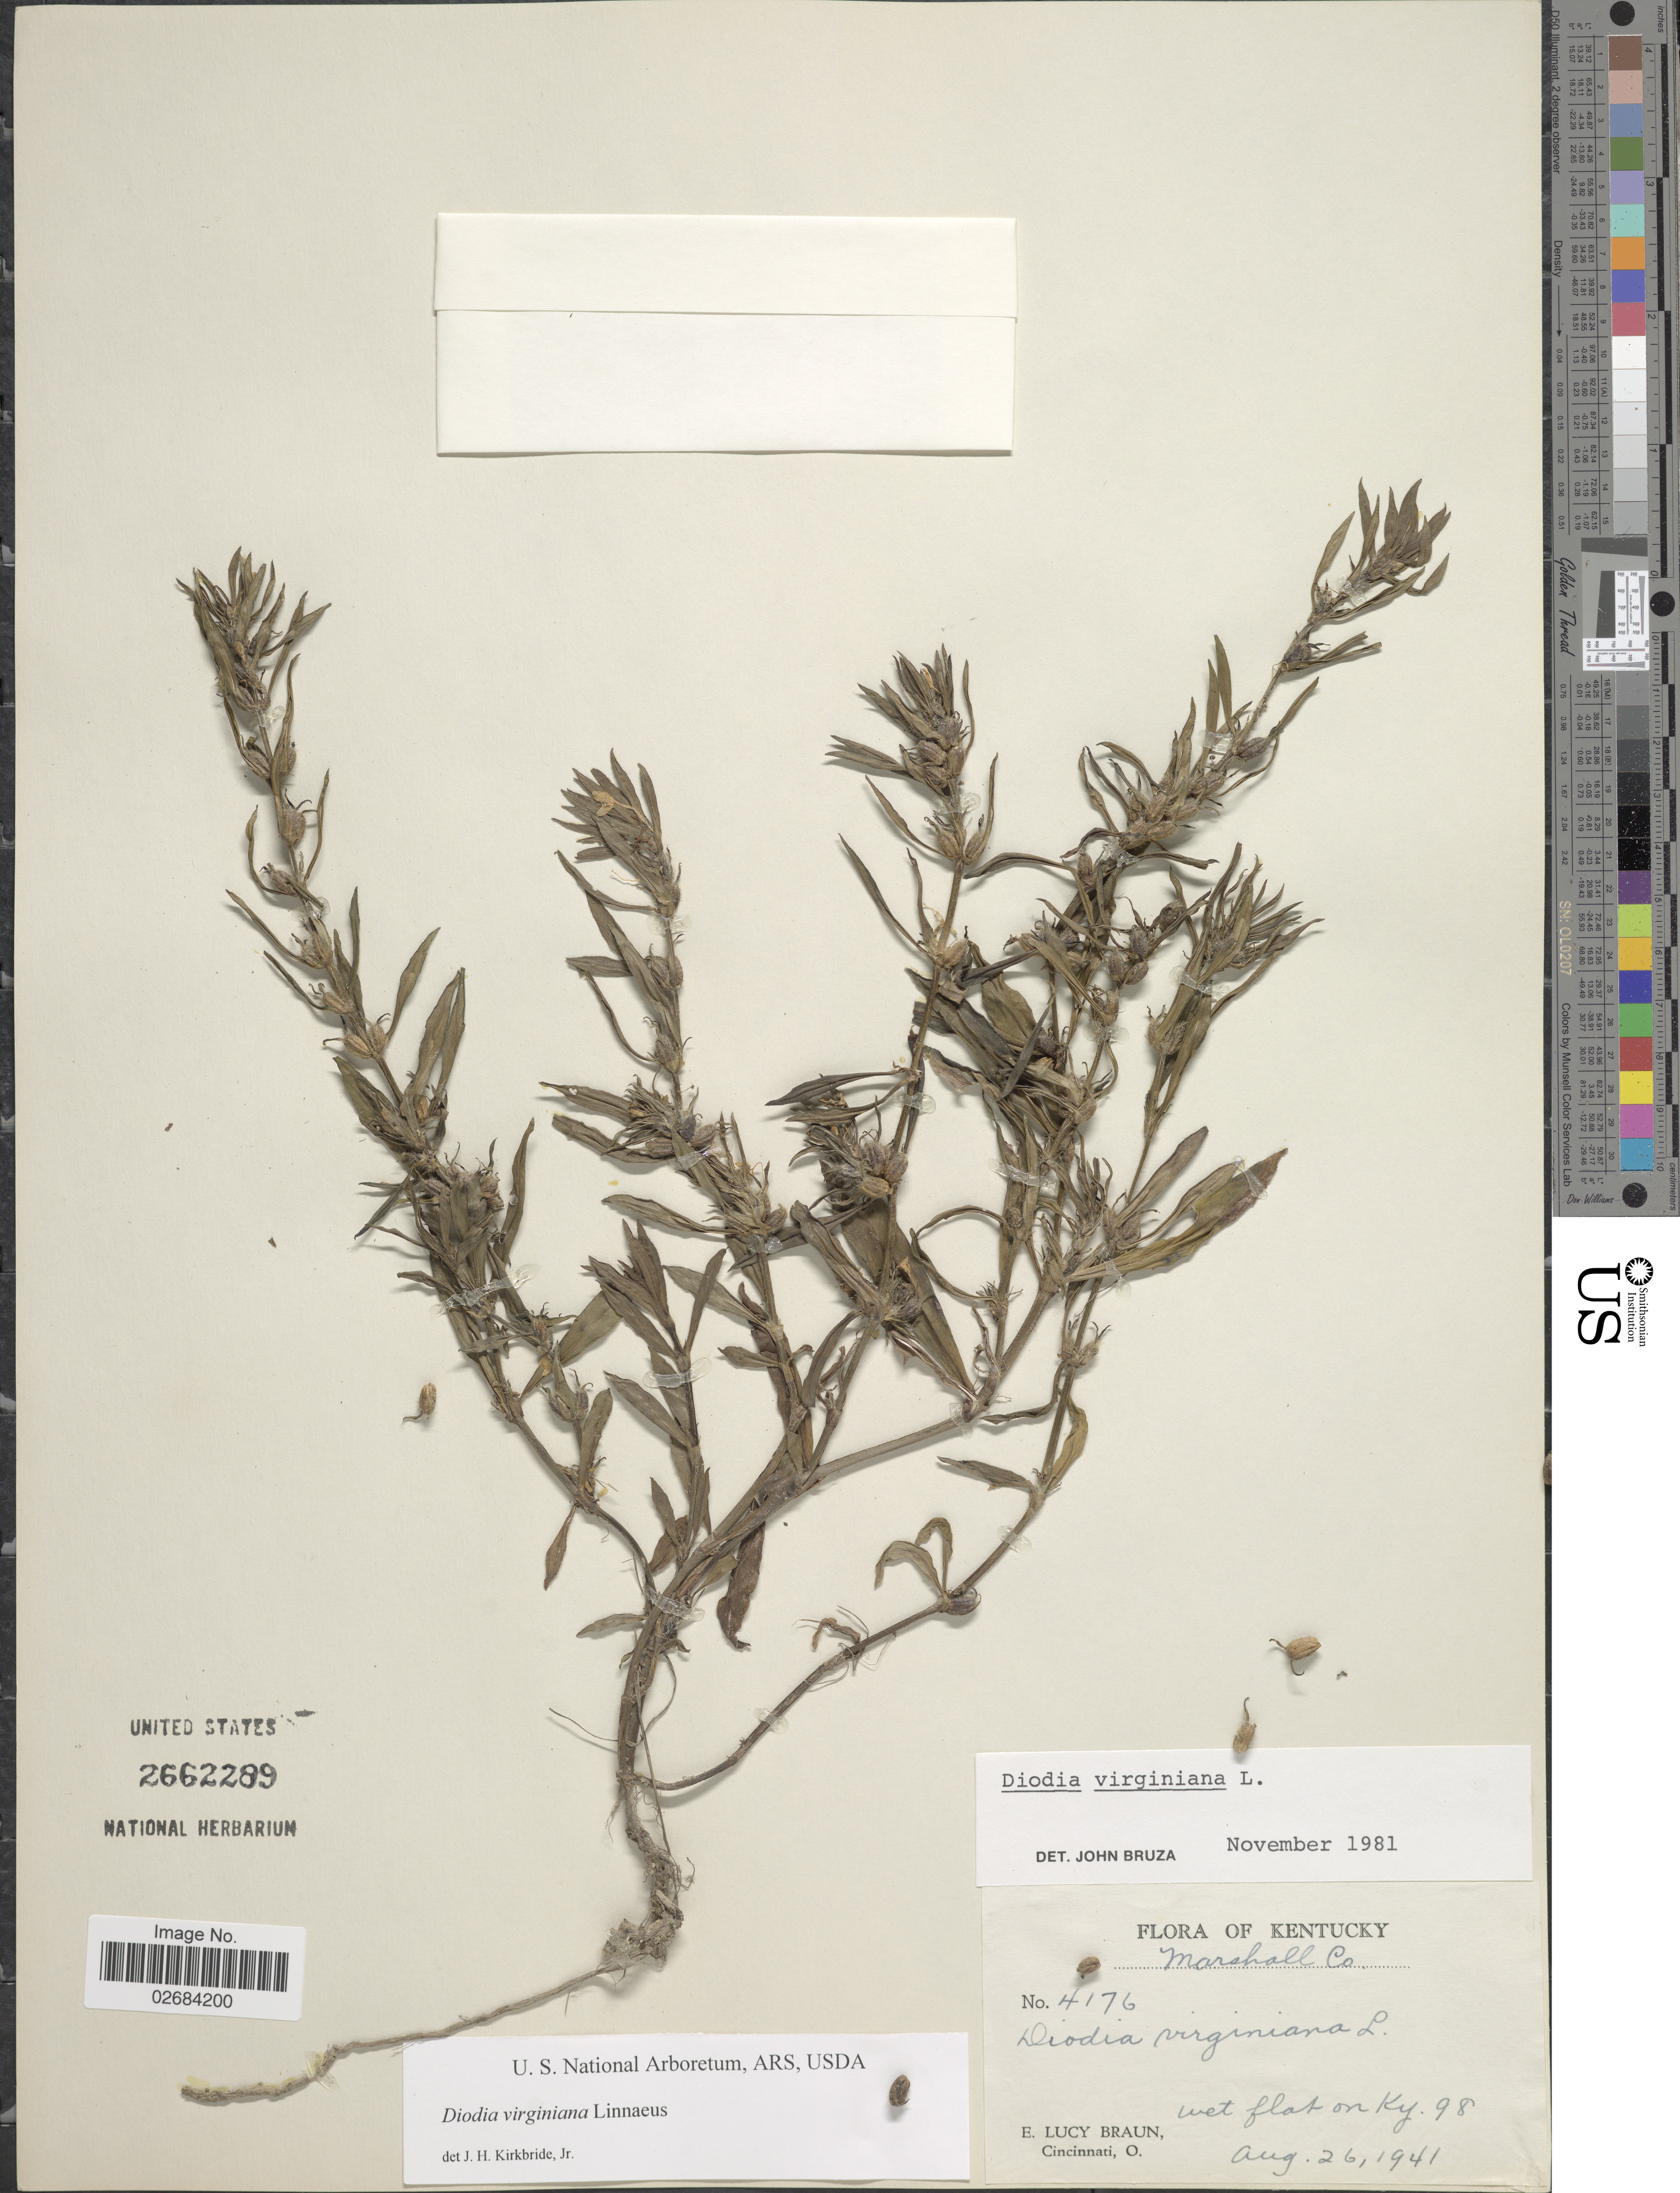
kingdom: Plantae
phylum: Tracheophyta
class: Magnoliopsida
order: Gentianales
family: Rubiaceae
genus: Diodia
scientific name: Diodia virginiana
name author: L.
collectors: E. L. Braun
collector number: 4176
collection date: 1941-08-26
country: United States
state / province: Kentucky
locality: Marshall Co., wet flat on Ky. 98.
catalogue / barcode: US 2662289